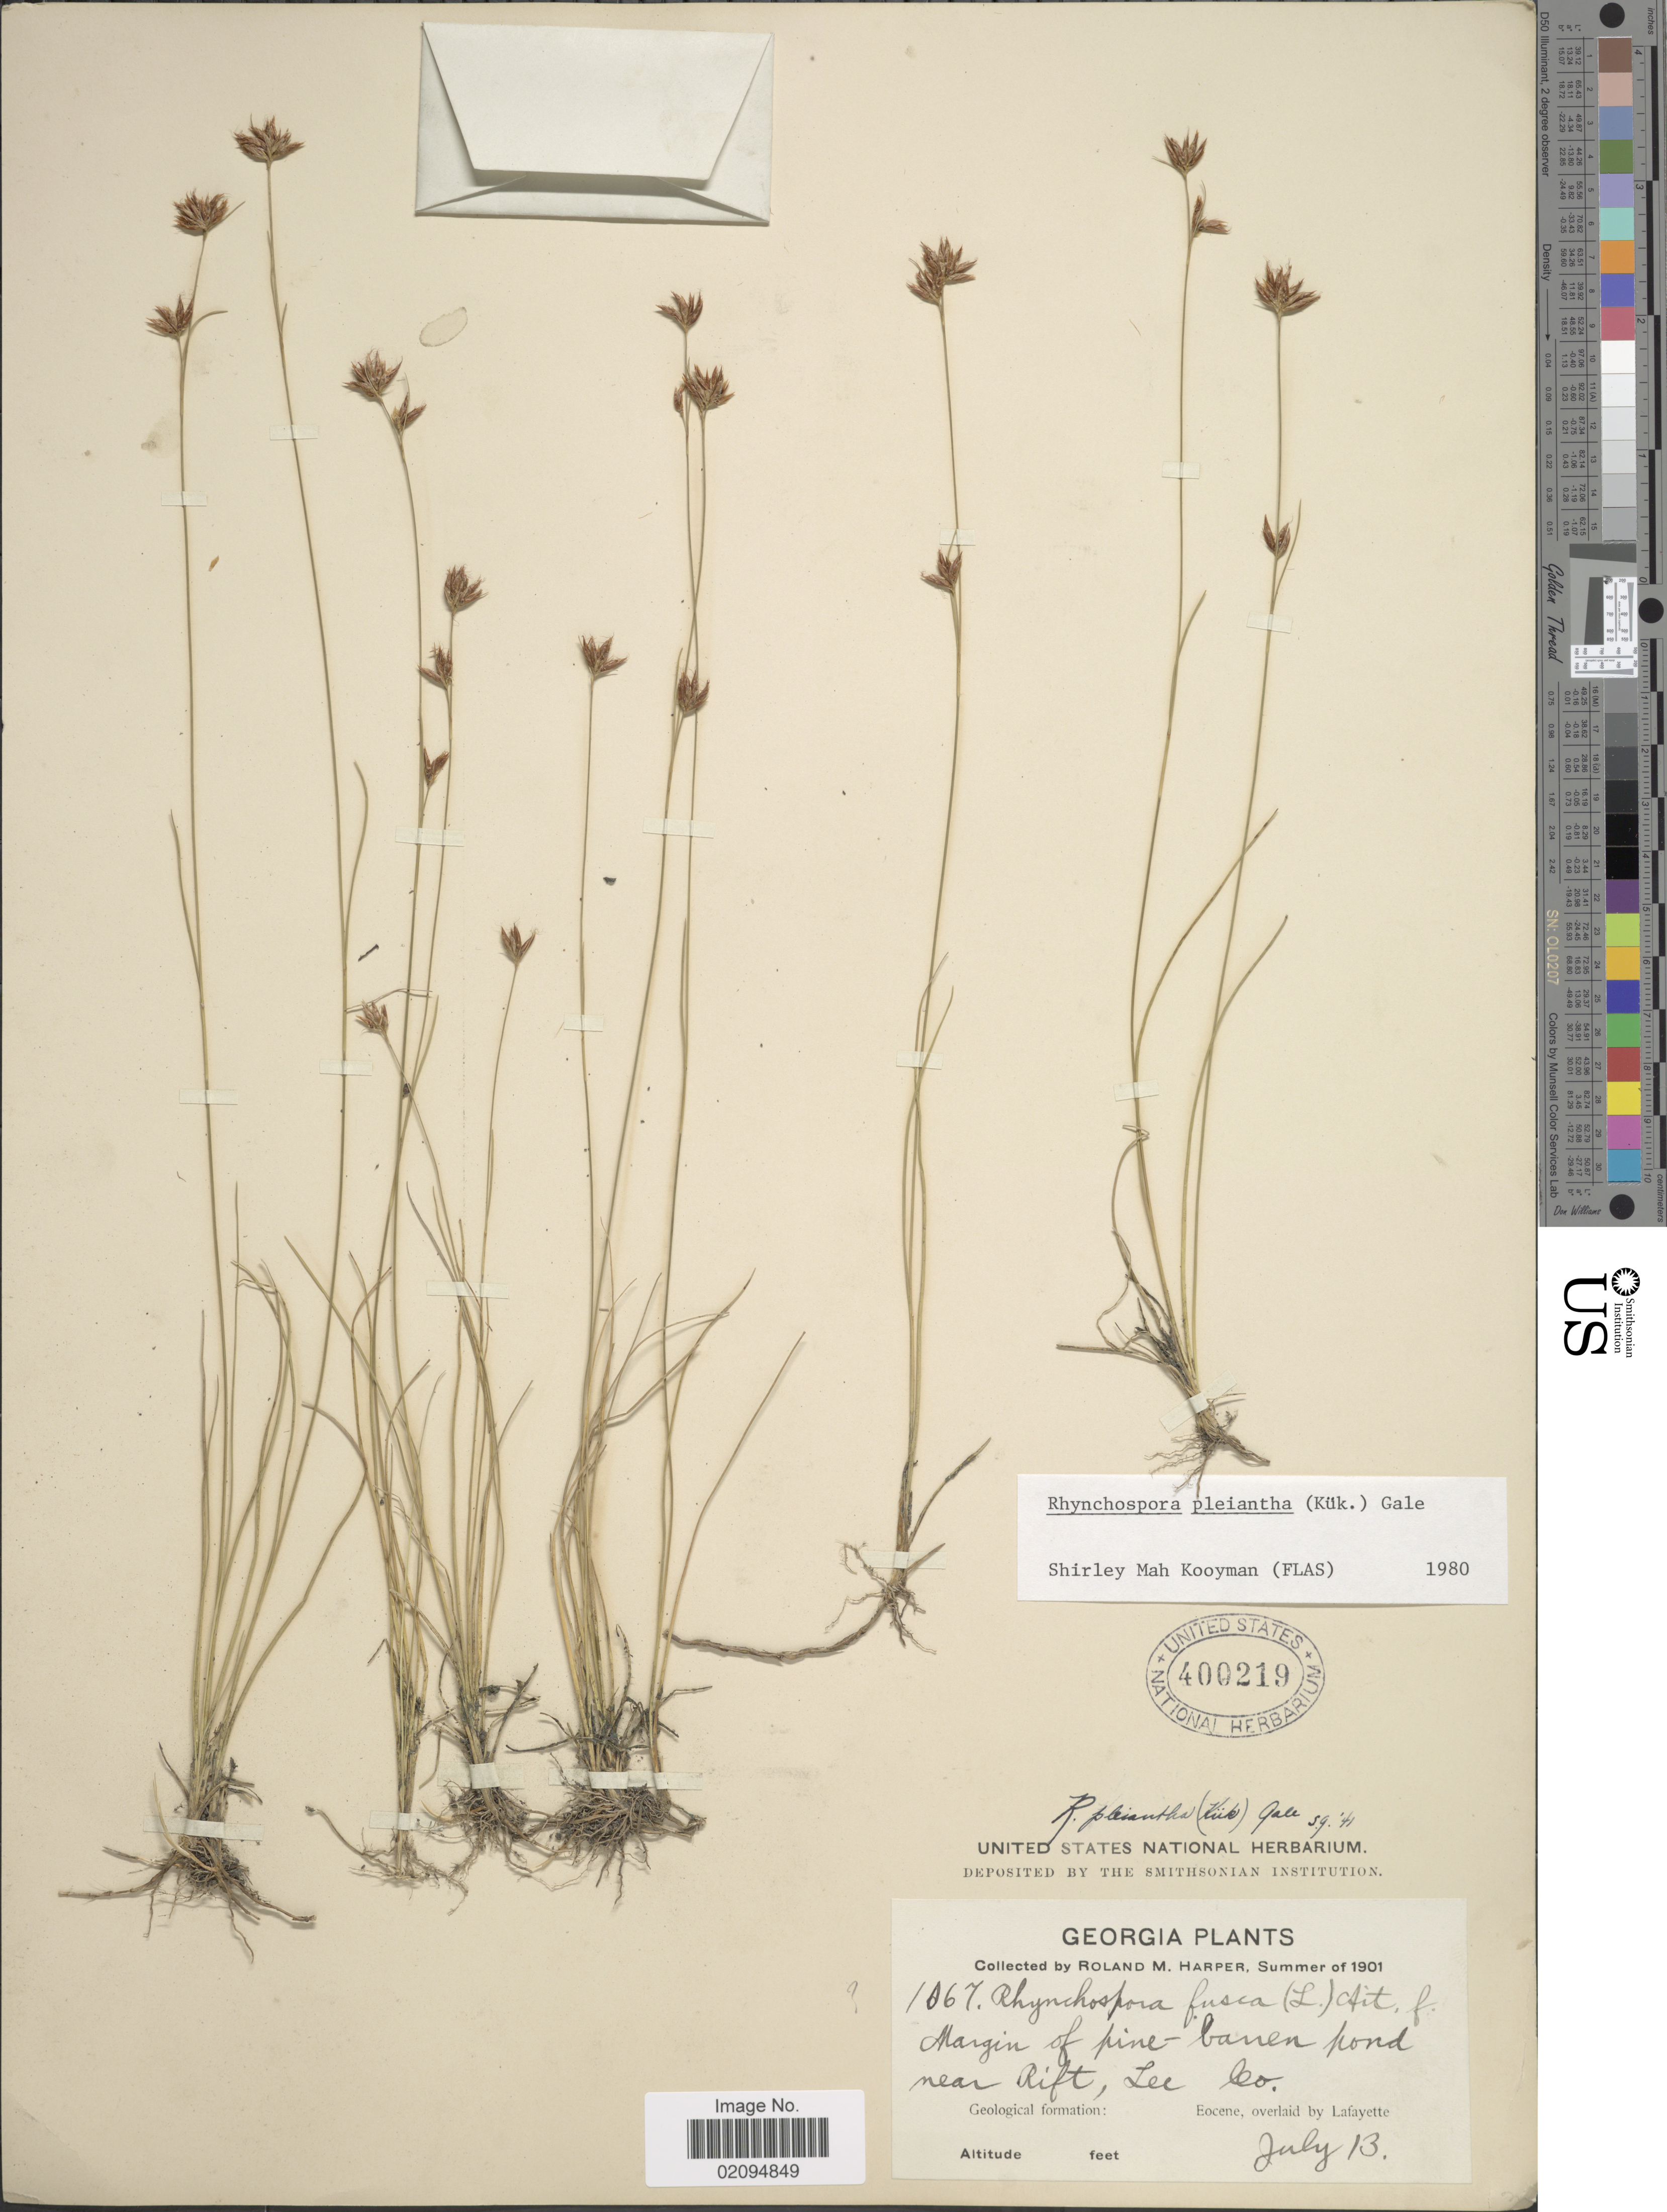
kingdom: Plantae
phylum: Tracheophyta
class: Liliopsida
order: Poales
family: Cyperaceae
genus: Rhynchospora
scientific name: Rhynchospora pleiantha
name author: (Kük.) Gale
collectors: R. M. Harper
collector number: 1067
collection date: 1901-07-13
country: United States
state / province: Georgia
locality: Near Rift, Lee Co. Eocene, overlaid by Lafayette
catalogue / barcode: US 400219